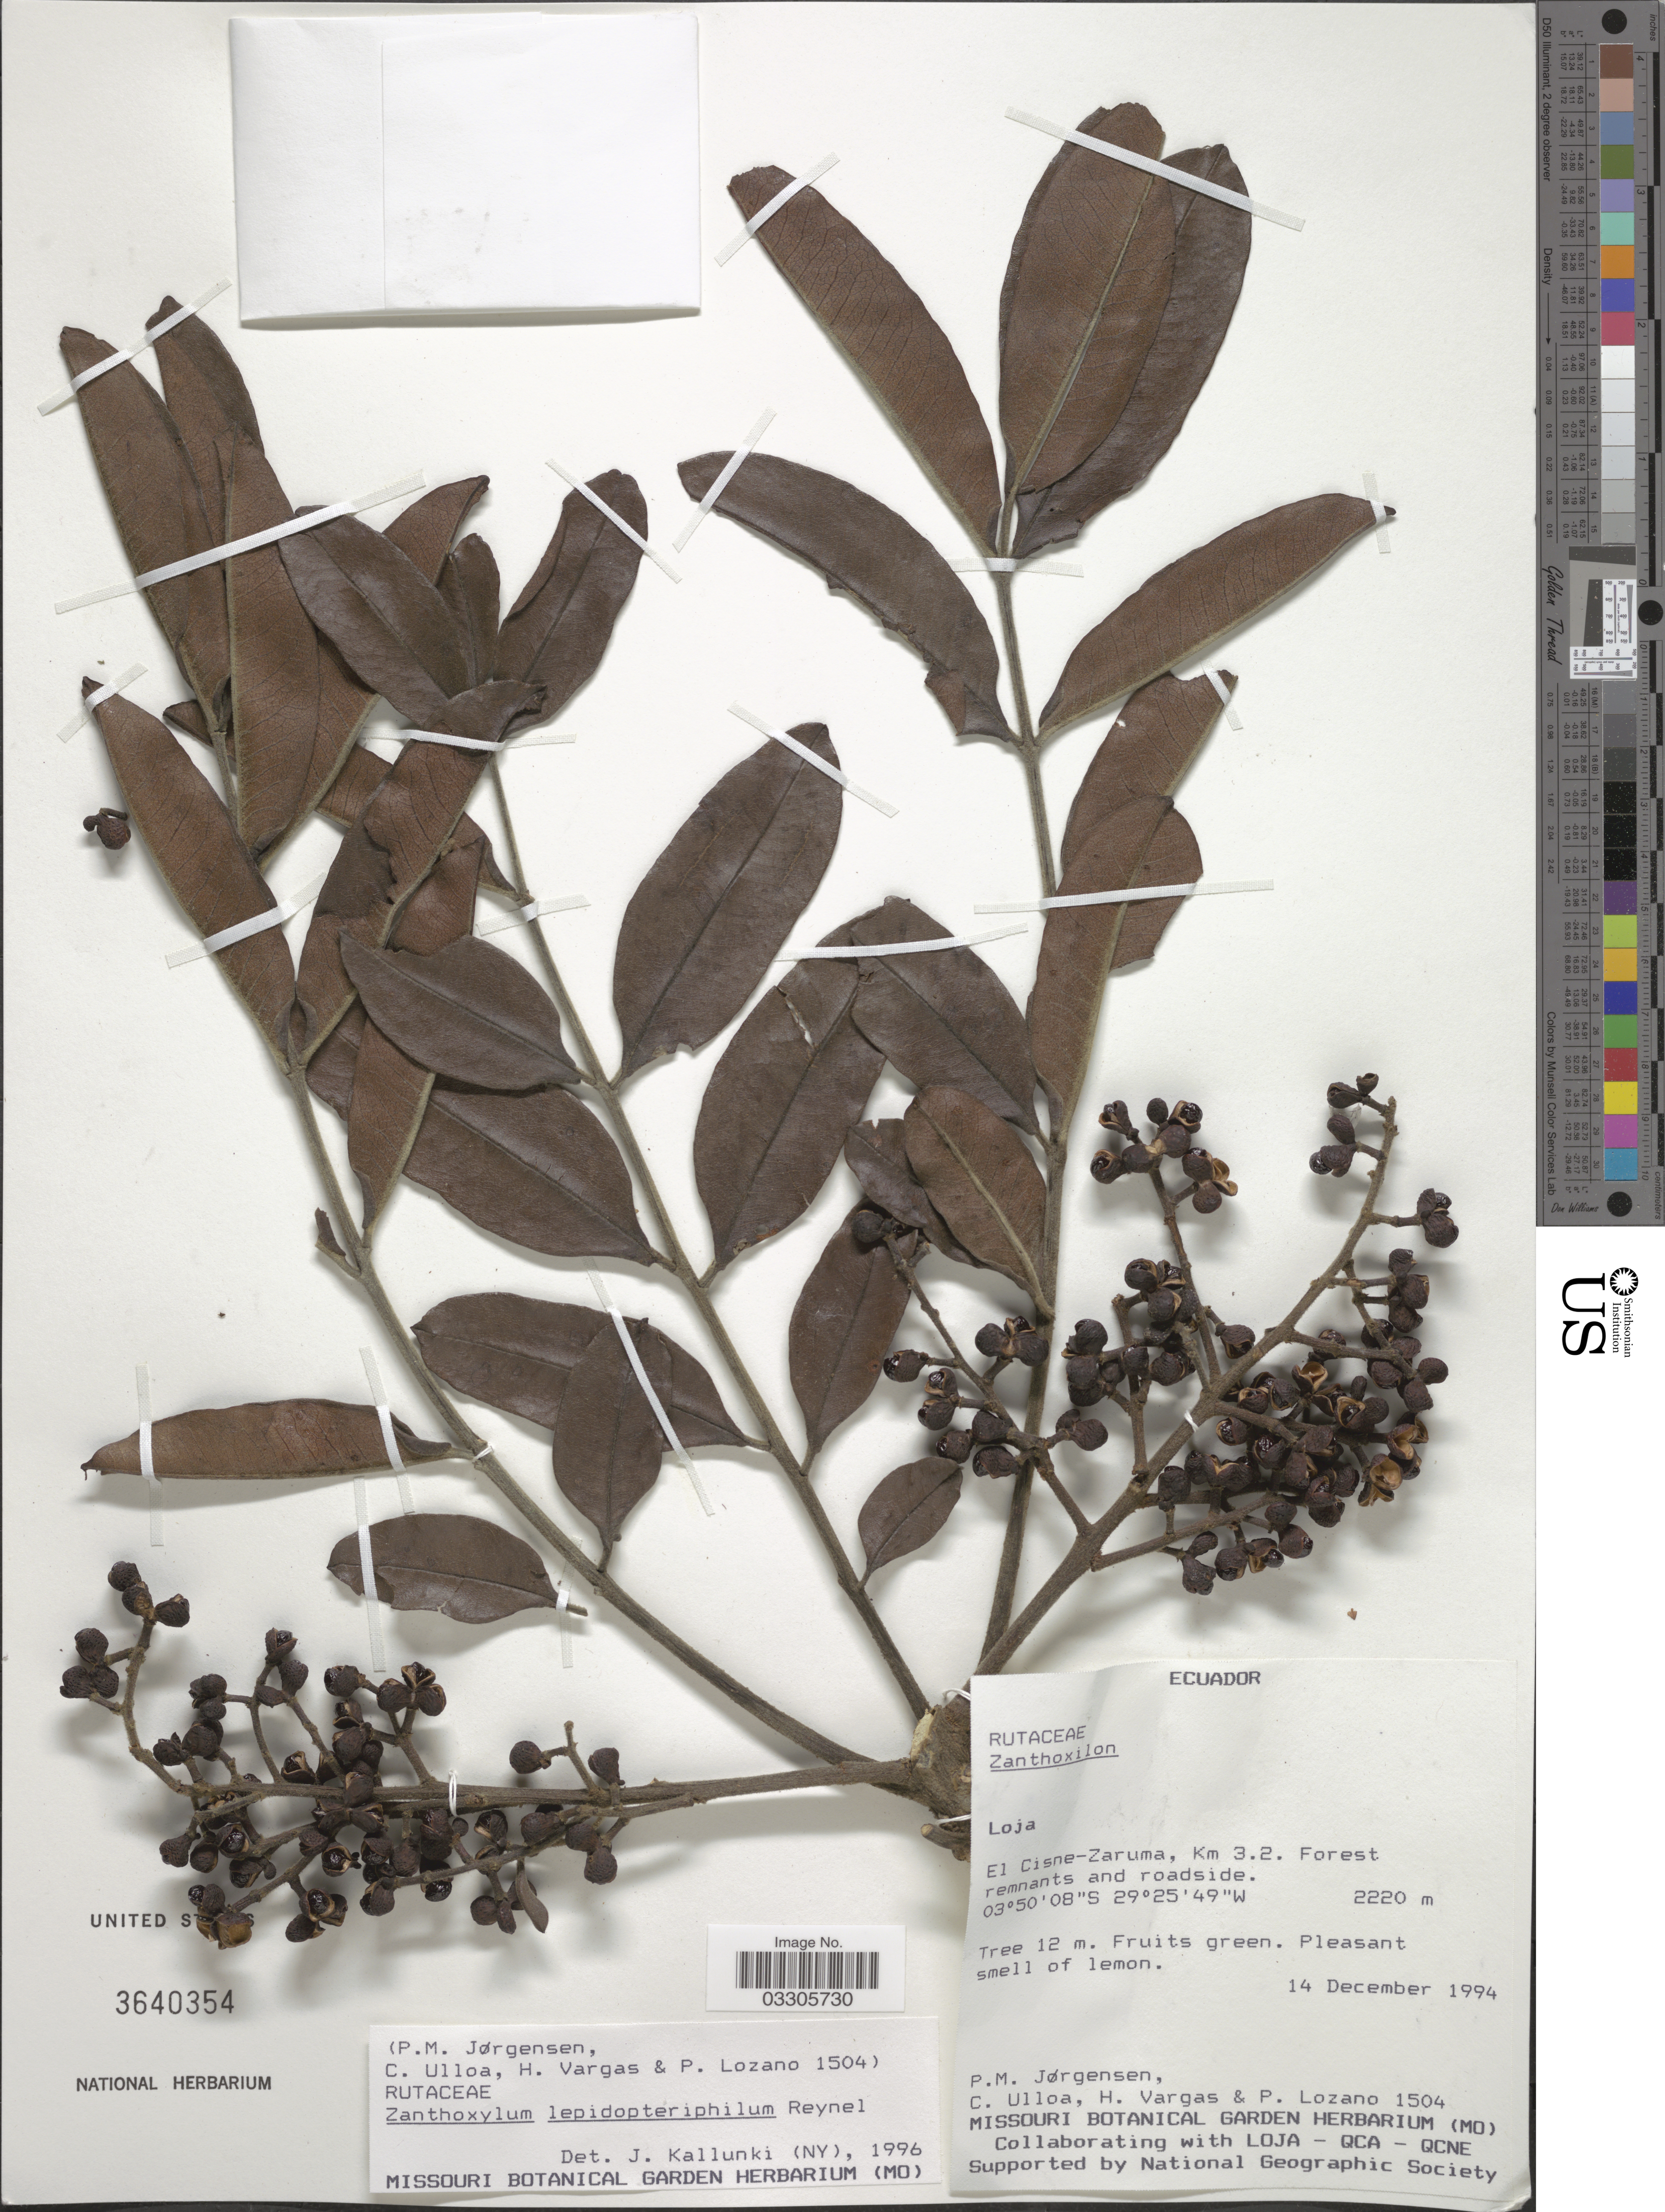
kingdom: Plantae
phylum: Tracheophyta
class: Magnoliopsida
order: Sapindales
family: Rutaceae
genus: Zanthoxylum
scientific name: Zanthoxylum lepidopteriphilum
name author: Reynel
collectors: P. Jørgensen, C. Ulloa, H. Vargas & P. Lozano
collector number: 1504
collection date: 1994-12-14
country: Ecuador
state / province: Loja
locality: El Cisne-Zaruma, Km 3.2 Forest remnants and roadside.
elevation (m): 2220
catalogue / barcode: US 3640354